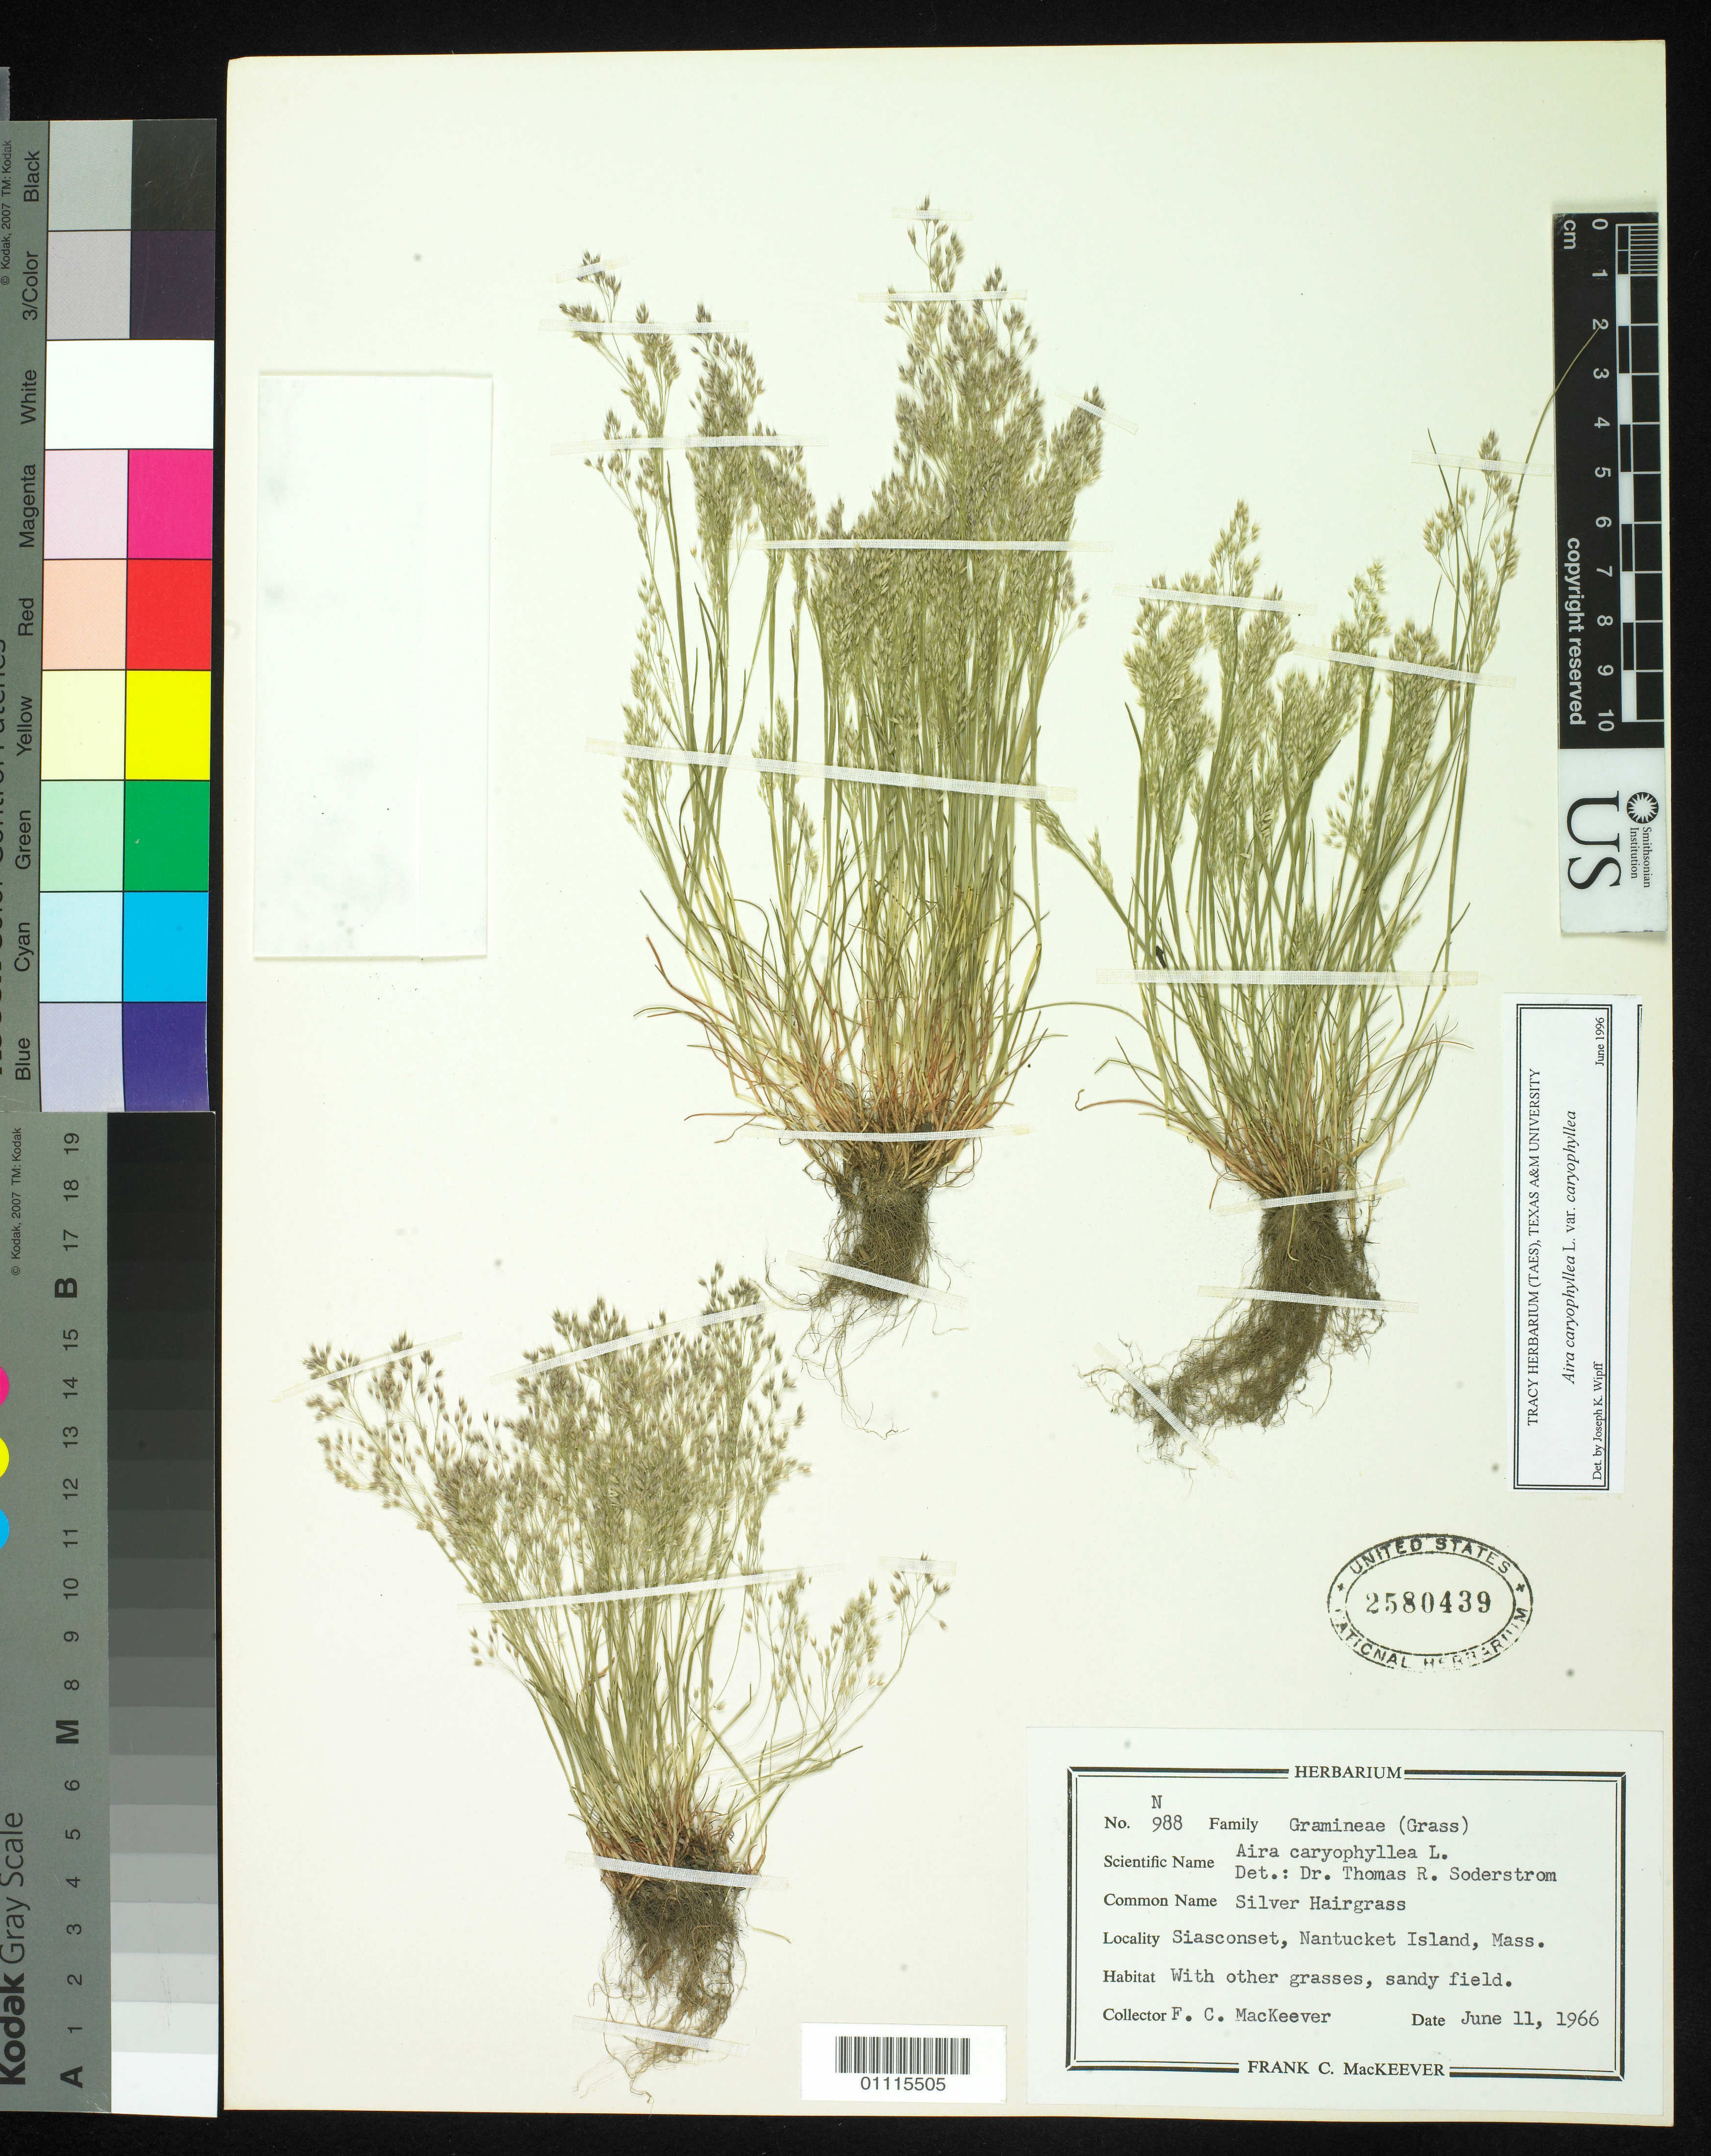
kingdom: Plantae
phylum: Tracheophyta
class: Liliopsida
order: Poales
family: Poaceae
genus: Aira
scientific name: Aira caryophyllea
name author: L.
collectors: F. Mackeever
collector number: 988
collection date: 1966-06-11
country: United States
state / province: Massachusetts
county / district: Nantucket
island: Nantucket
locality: Siasconset.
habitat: sandy field.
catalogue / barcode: US 2580439